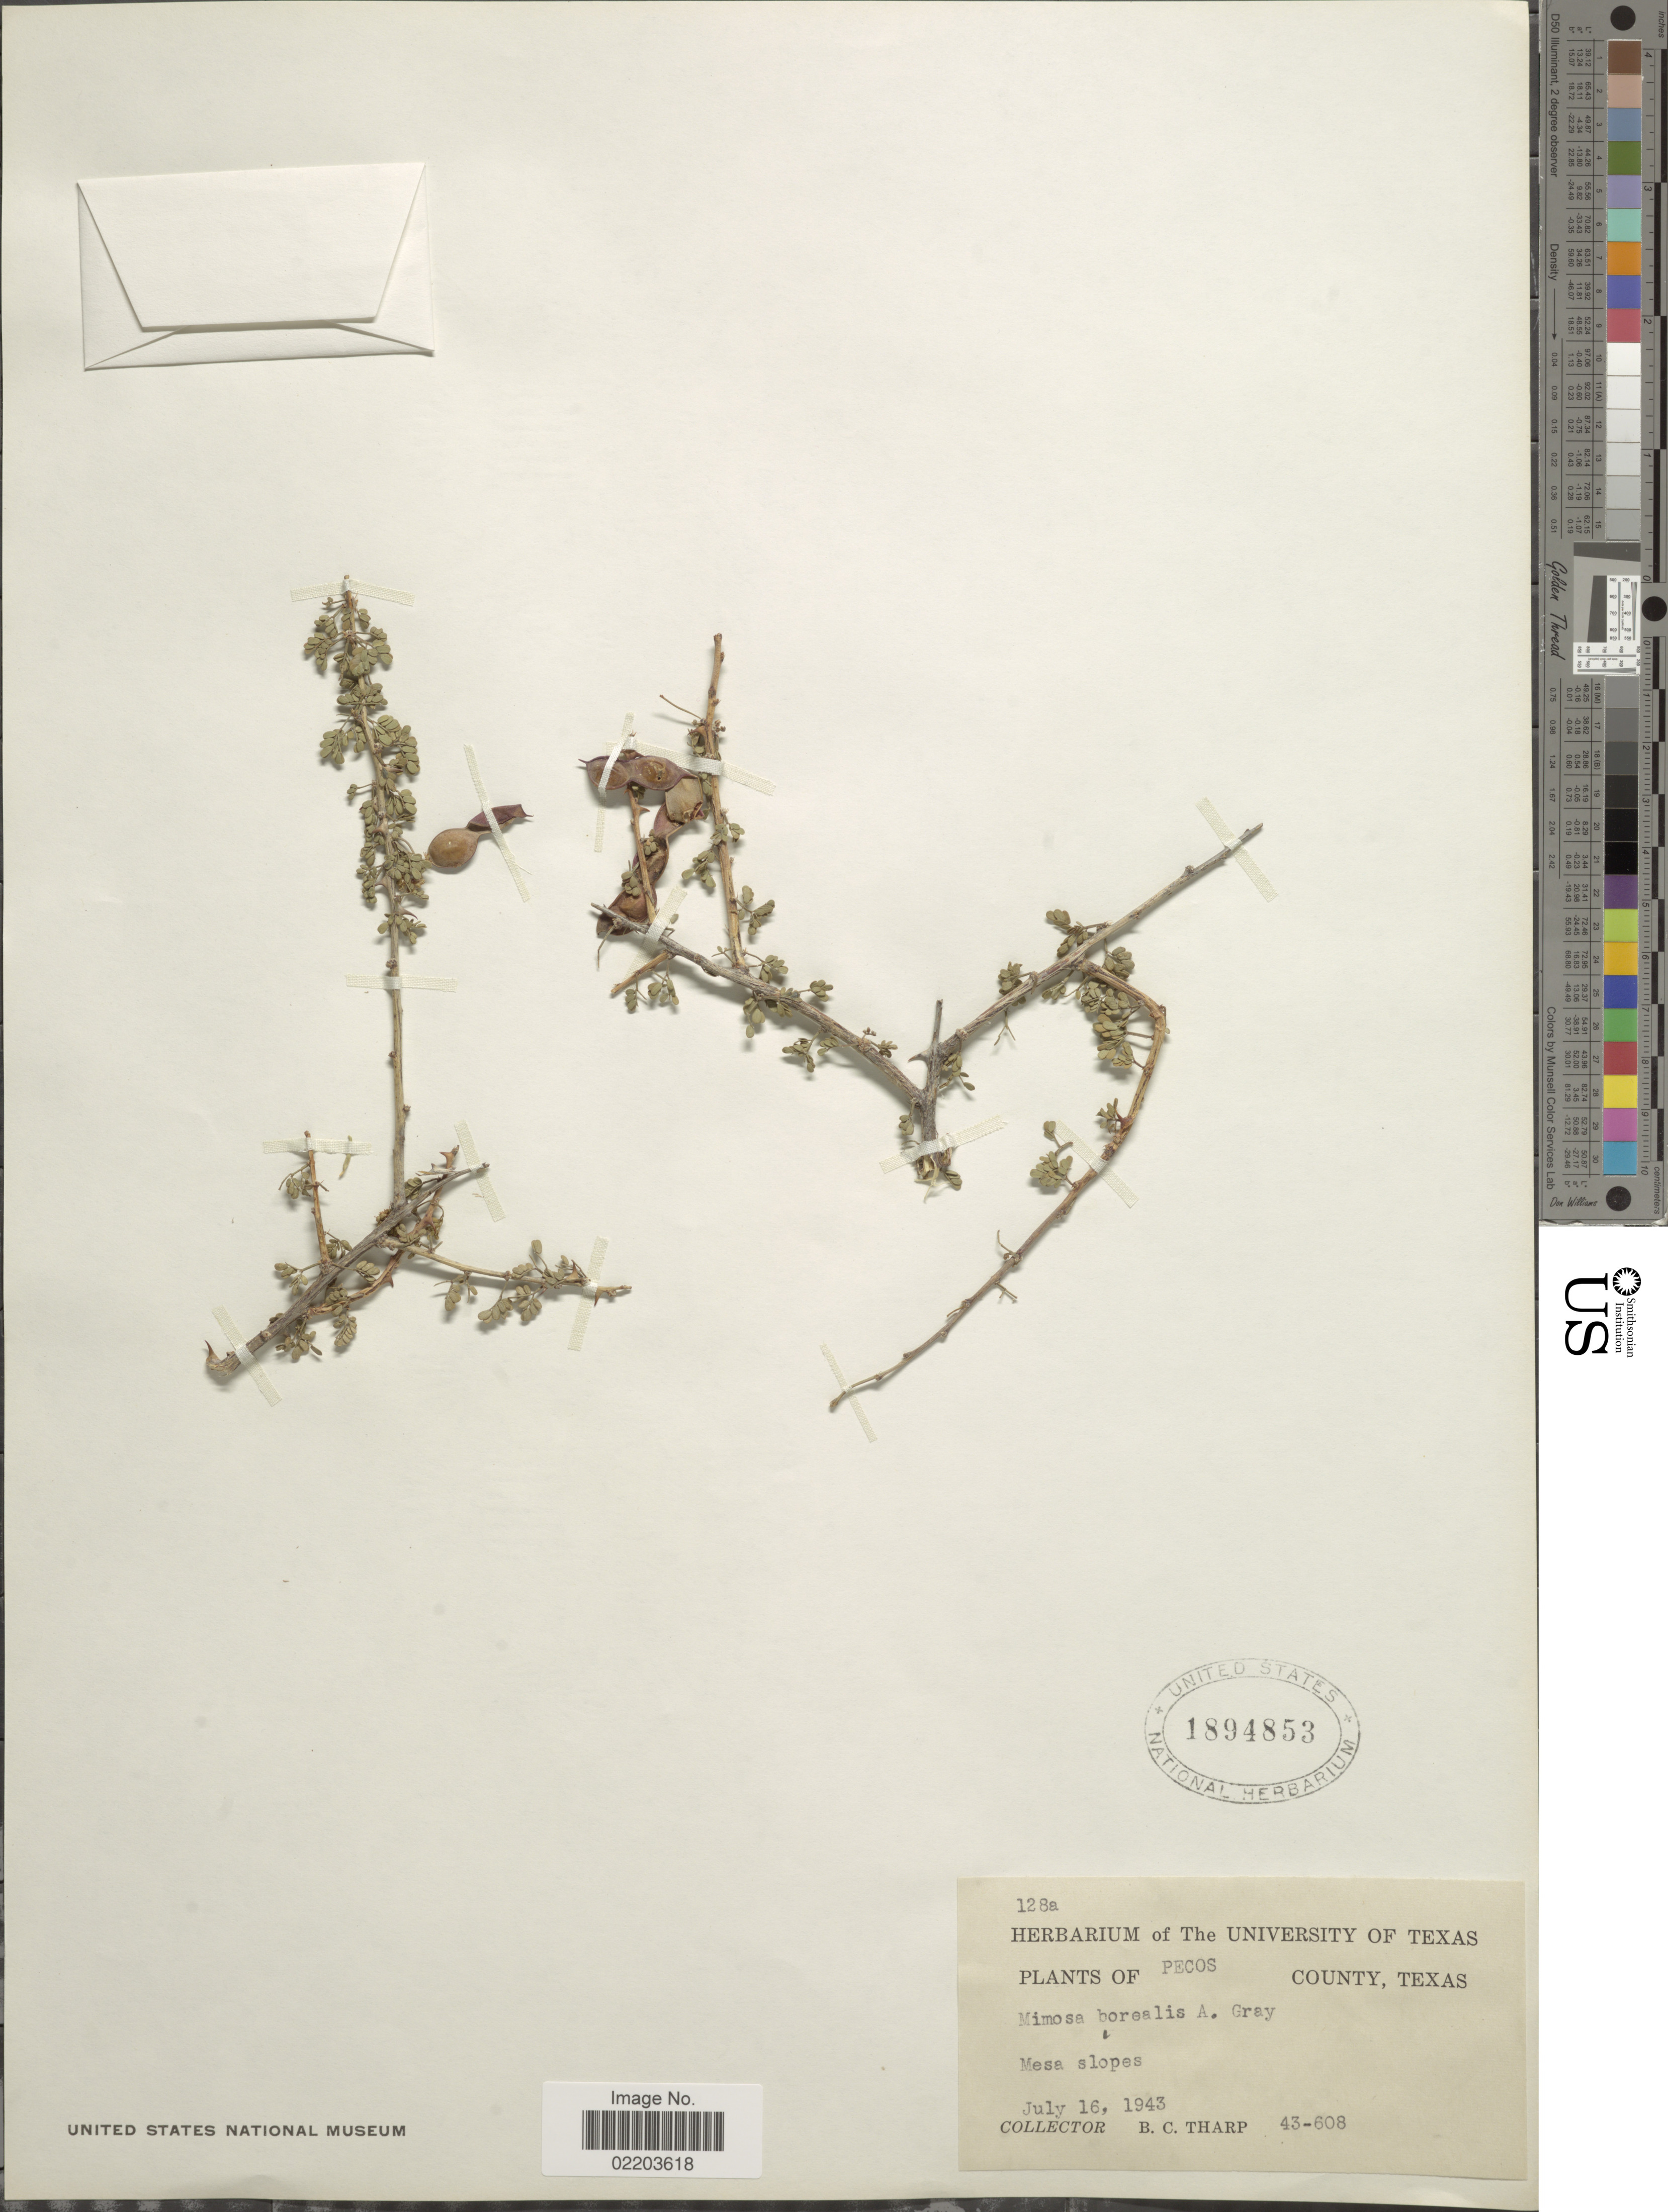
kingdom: Plantae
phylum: Tracheophyta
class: Magnoliopsida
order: Fabales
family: Fabaceae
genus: Mimosa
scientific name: Mimosa borealis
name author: A. Gray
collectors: B. C. Tharp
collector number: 43-608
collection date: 1943-07-16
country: United States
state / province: Texas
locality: Pecos, Mesa slopes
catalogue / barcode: US 1894853